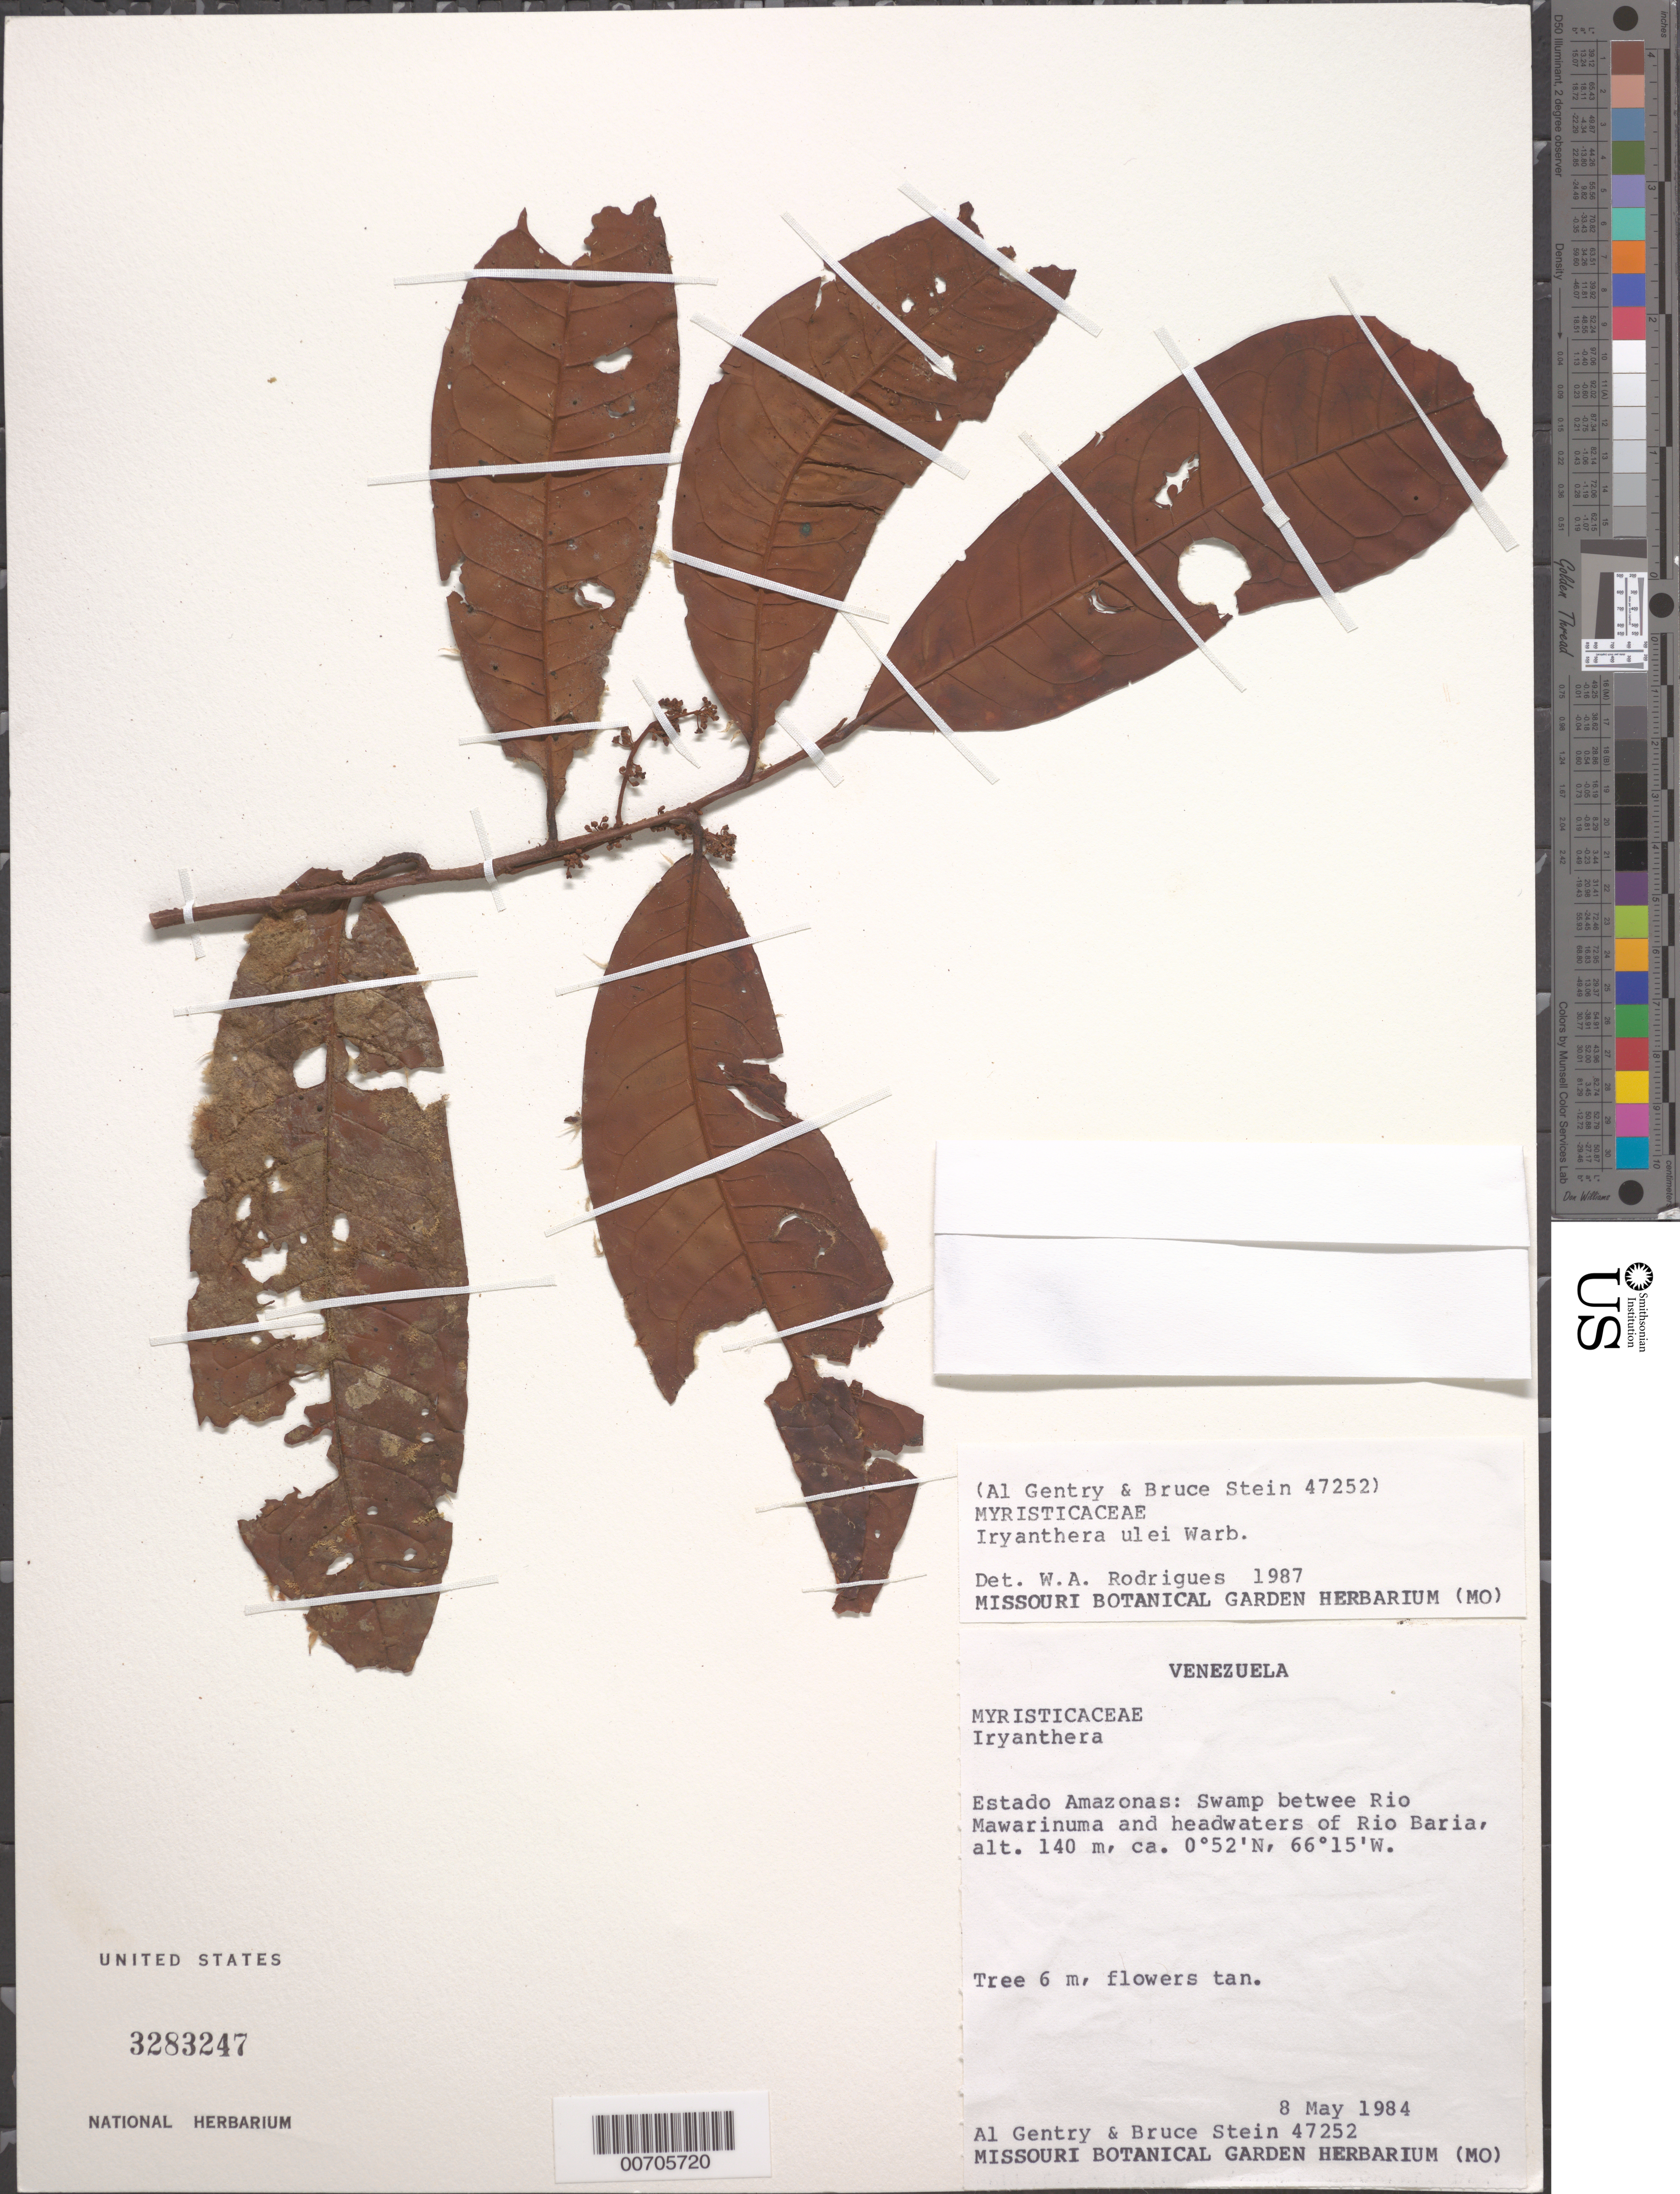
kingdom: Plantae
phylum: Tracheophyta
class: Magnoliopsida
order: Magnoliales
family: Myristicaceae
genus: Iryanthera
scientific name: Iryanthera ulei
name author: Warb.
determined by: Rodrigues, W. A.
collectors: A. H. Gentry & B. Stein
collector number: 47252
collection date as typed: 8-May-84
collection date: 1984-05-08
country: Venezuela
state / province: Amazonas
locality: Río Mawarinuma to headwaters of Río Baria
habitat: Swamp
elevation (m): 140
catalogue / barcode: US 3283247